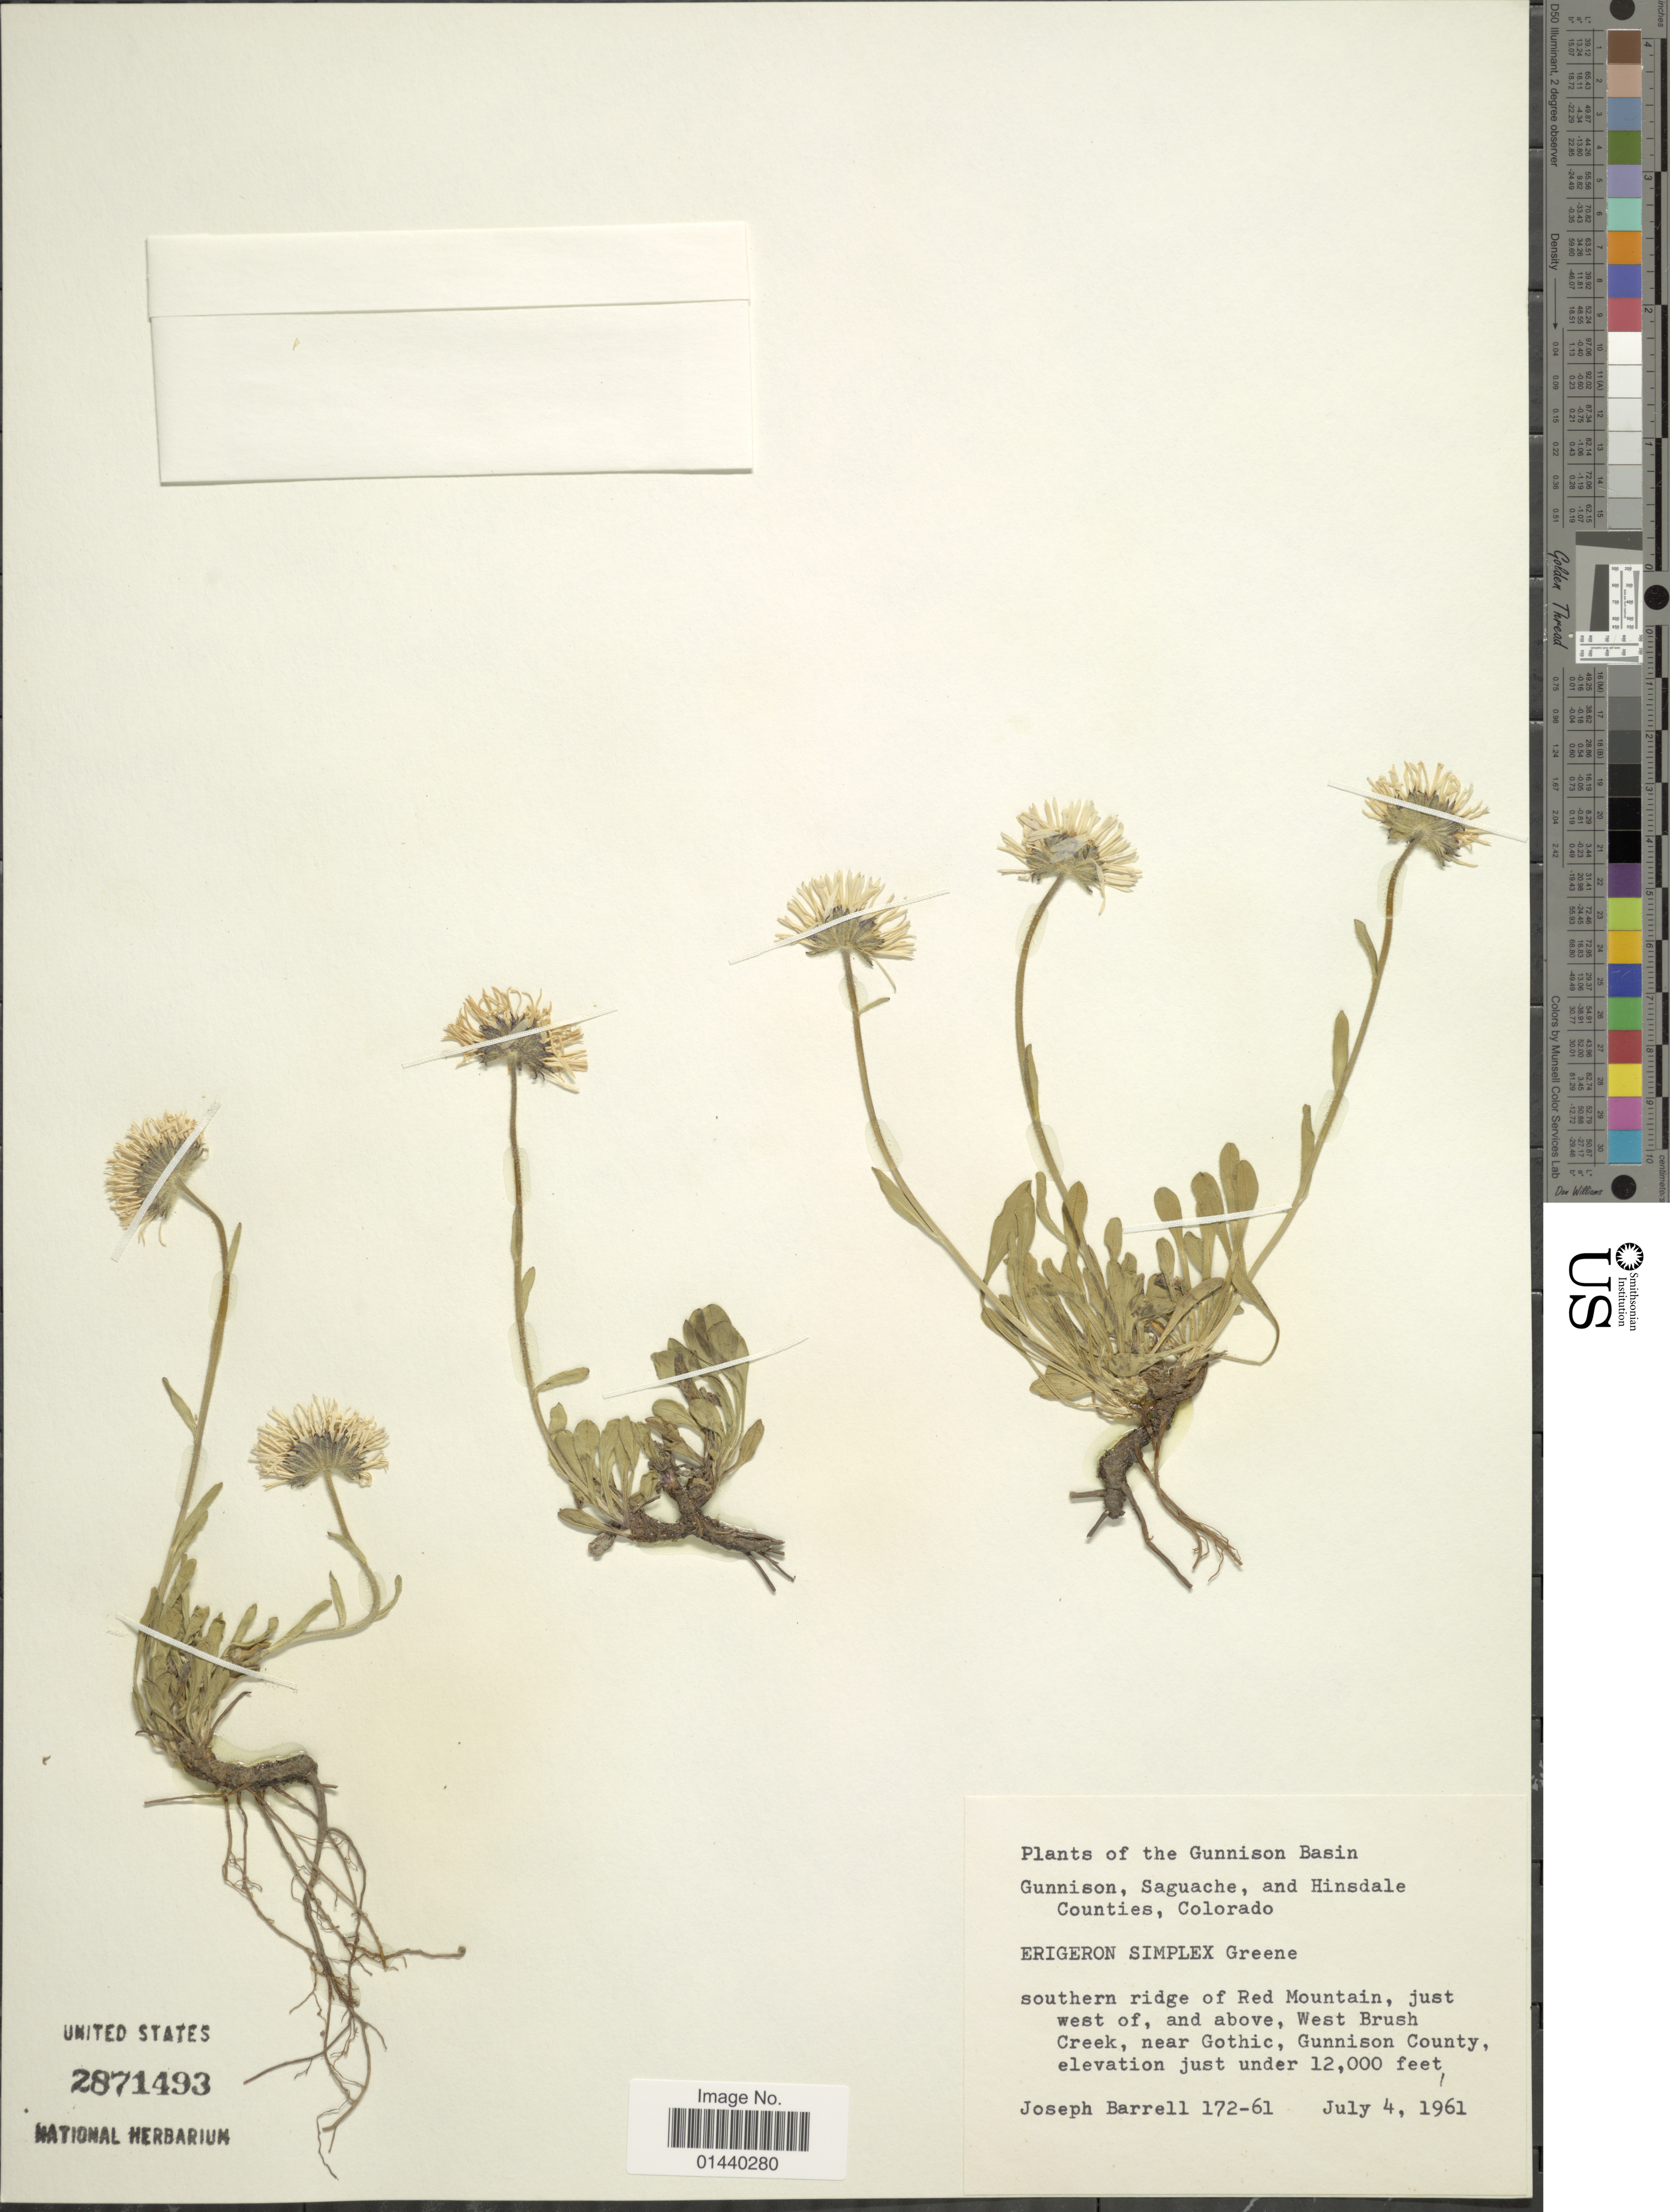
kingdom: Plantae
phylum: Tracheophyta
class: Magnoliopsida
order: Asterales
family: Asteraceae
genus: Erigeron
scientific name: Erigeron simplex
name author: Greene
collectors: J. Barrell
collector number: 172-61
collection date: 1961-07-04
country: United States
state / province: Colorado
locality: The Gunnison Basin. Gunnison, Saguache, and Hinsdale Counties. Southern ridge of Red Mountain, just west of, and above, West Brush Creek, near Gothic, Gunnison County.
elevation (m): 3658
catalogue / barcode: US 2871493